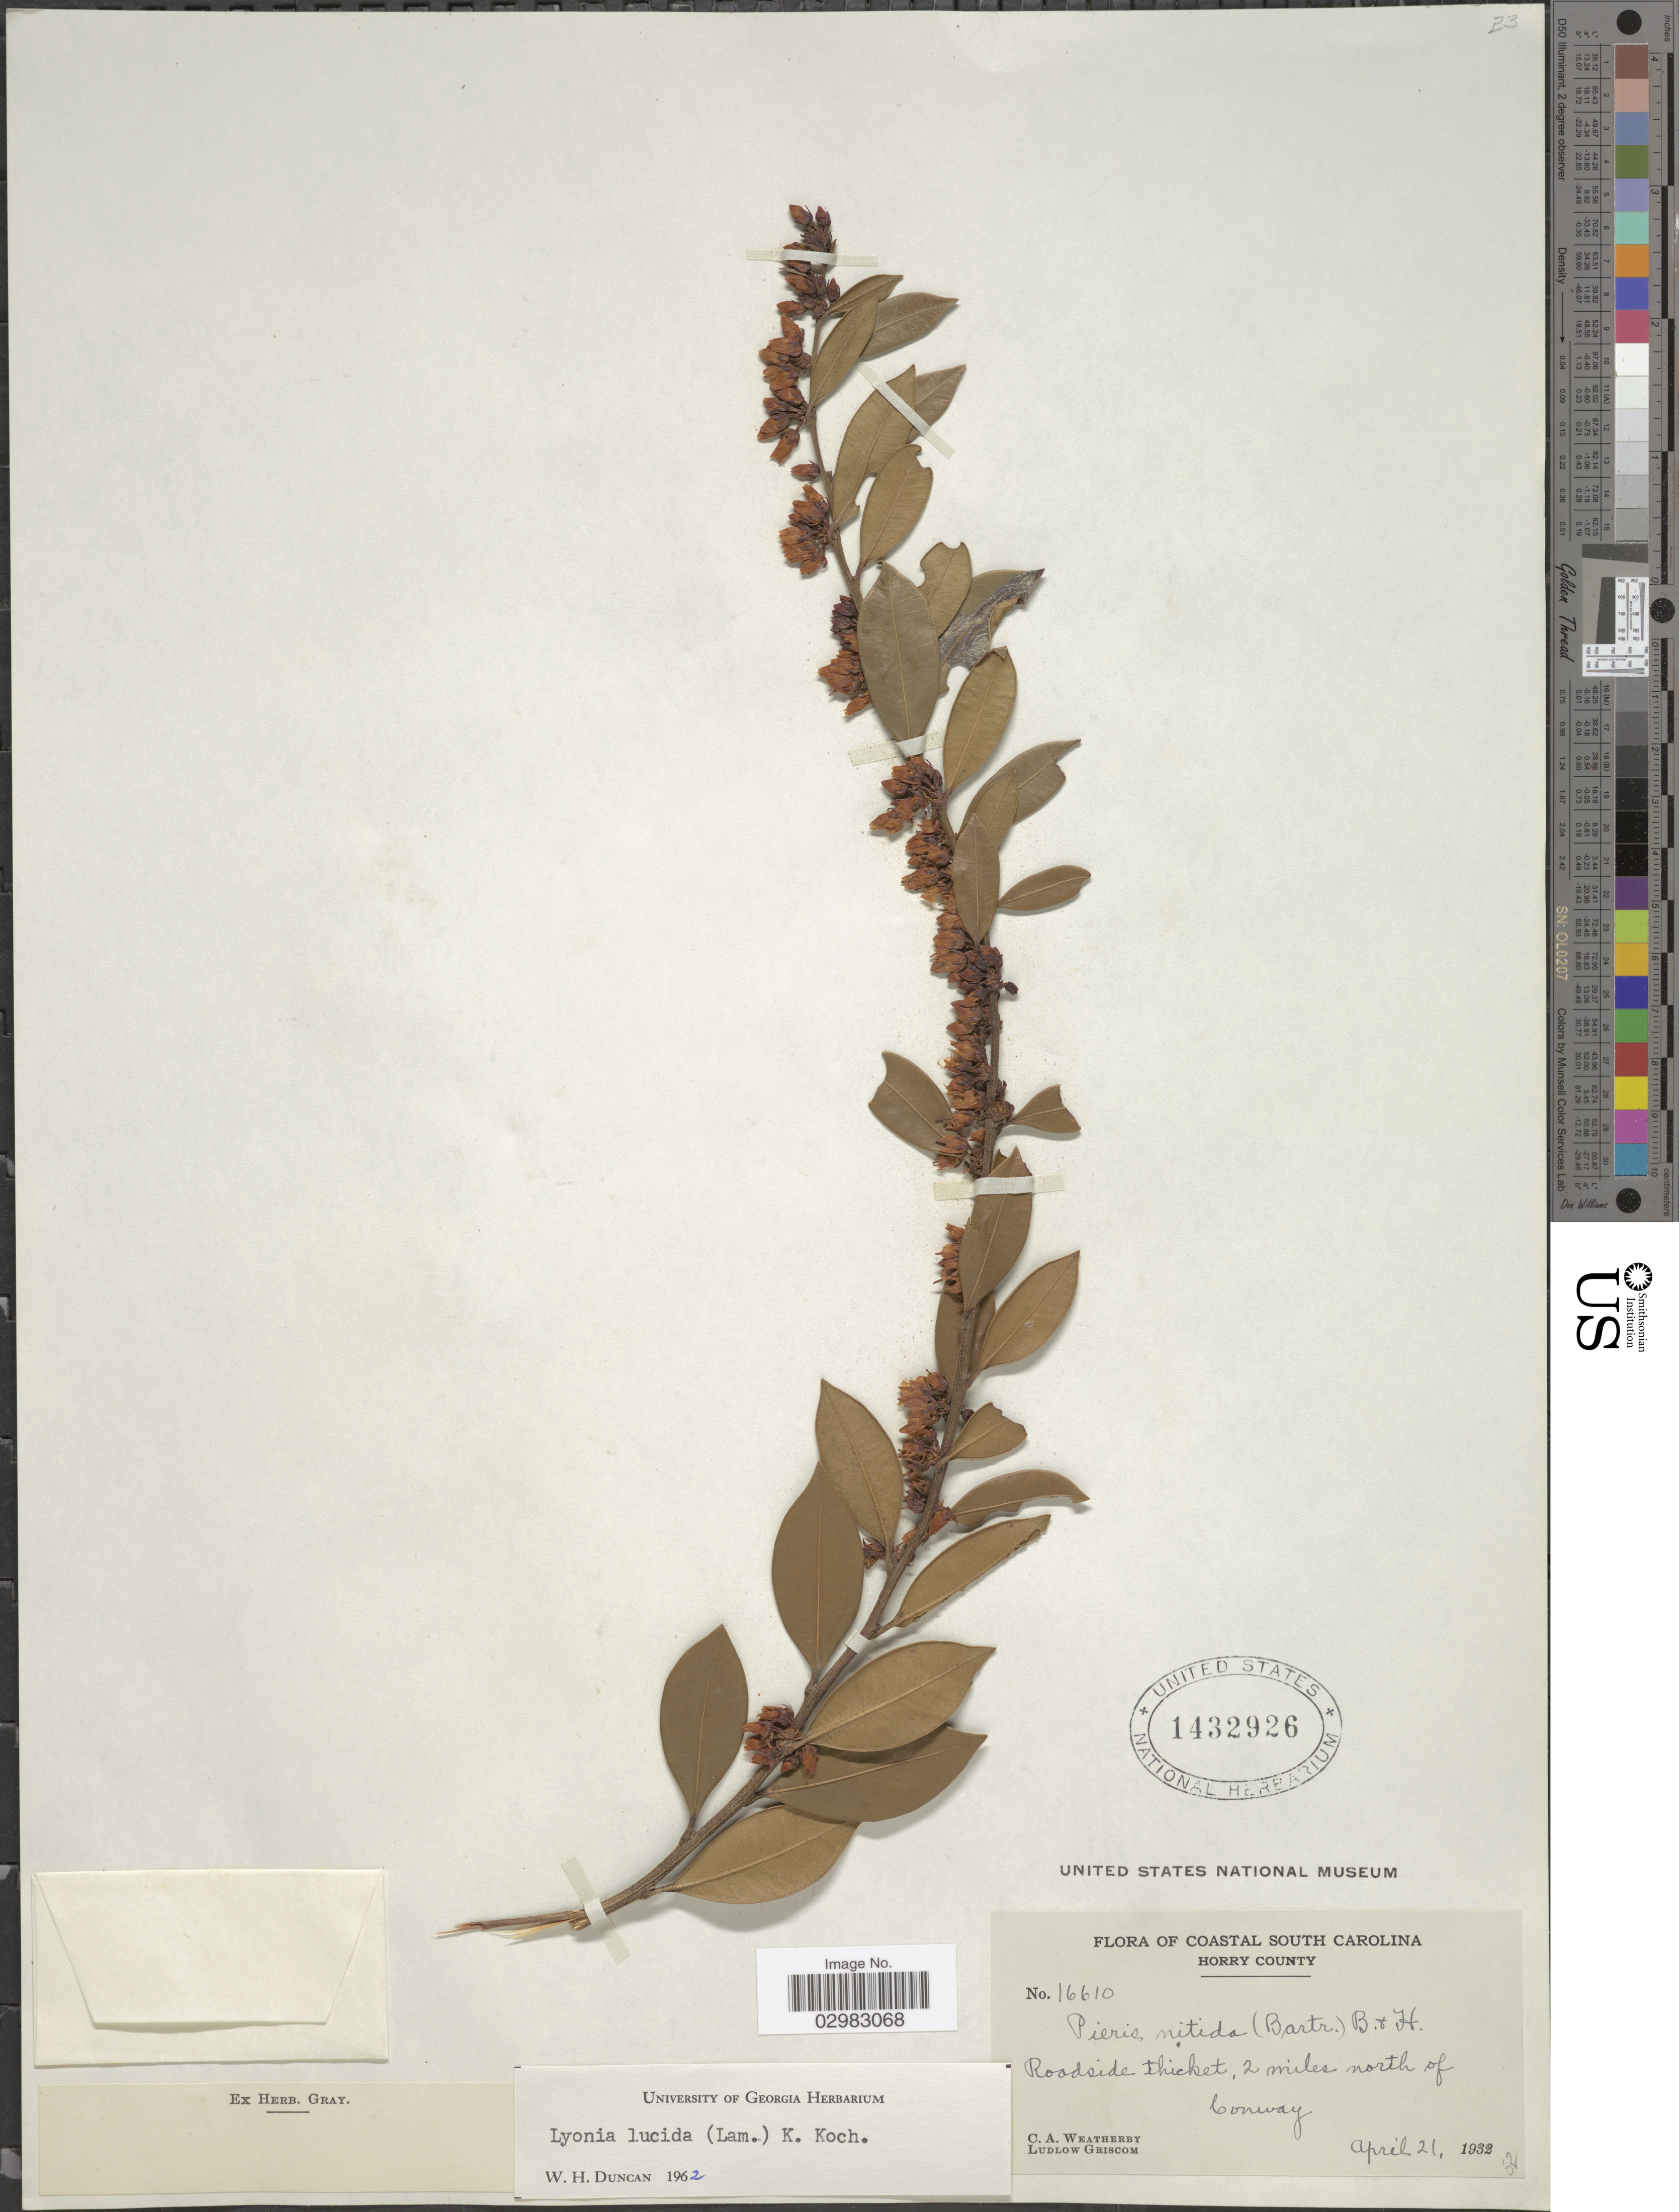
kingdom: Plantae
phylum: Tracheophyta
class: Magnoliopsida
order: Ericales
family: Ericaceae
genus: Lyonia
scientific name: Lyonia lucida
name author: K. Koch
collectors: C. A. Weatherby & L. Griscom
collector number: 16610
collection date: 1932-04-21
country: United States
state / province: South Carolina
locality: Coastal South Carolina. Horry County. 2 miles north of Conway.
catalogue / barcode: US 1432926